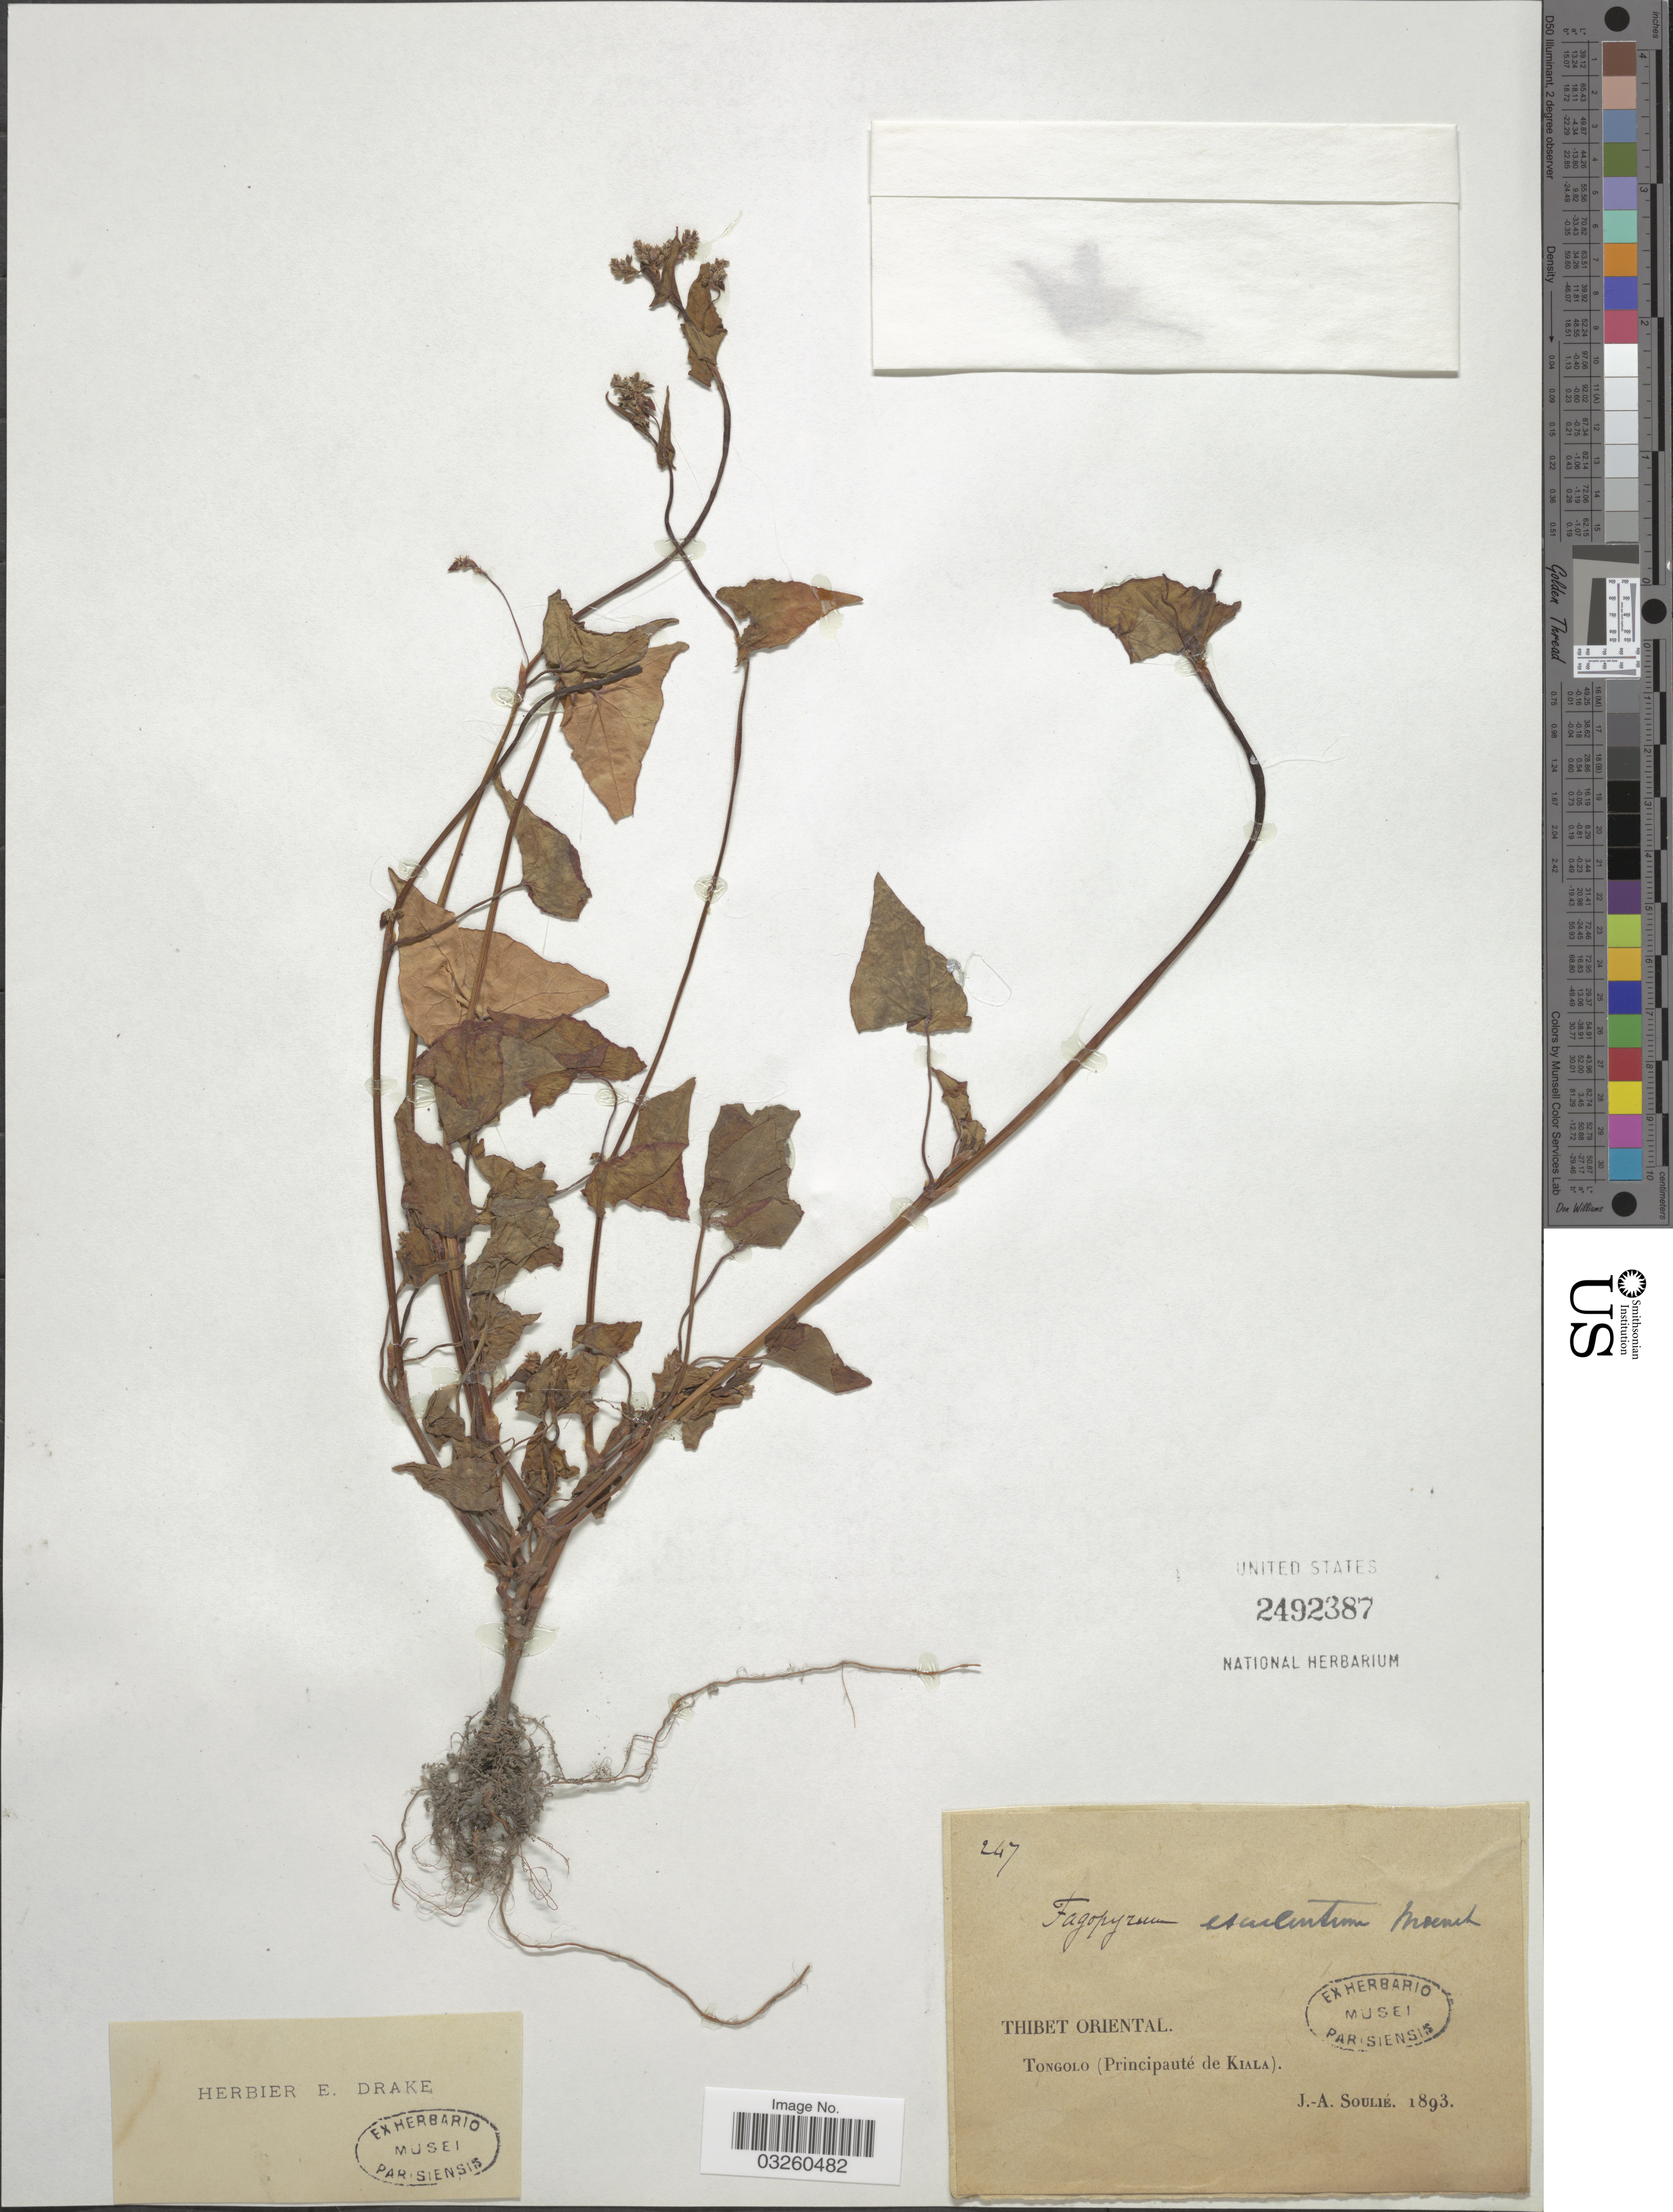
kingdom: Plantae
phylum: Tracheophyta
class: Magnoliopsida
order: Caryophyllales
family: Polygonaceae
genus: Fagopyrum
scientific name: Fagopyrum esculentum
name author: Moench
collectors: J. Soulié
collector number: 247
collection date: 1893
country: China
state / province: Xizang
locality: Thibet Oriental. Tongolo (Principanté de Kiala).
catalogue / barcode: US 2492387